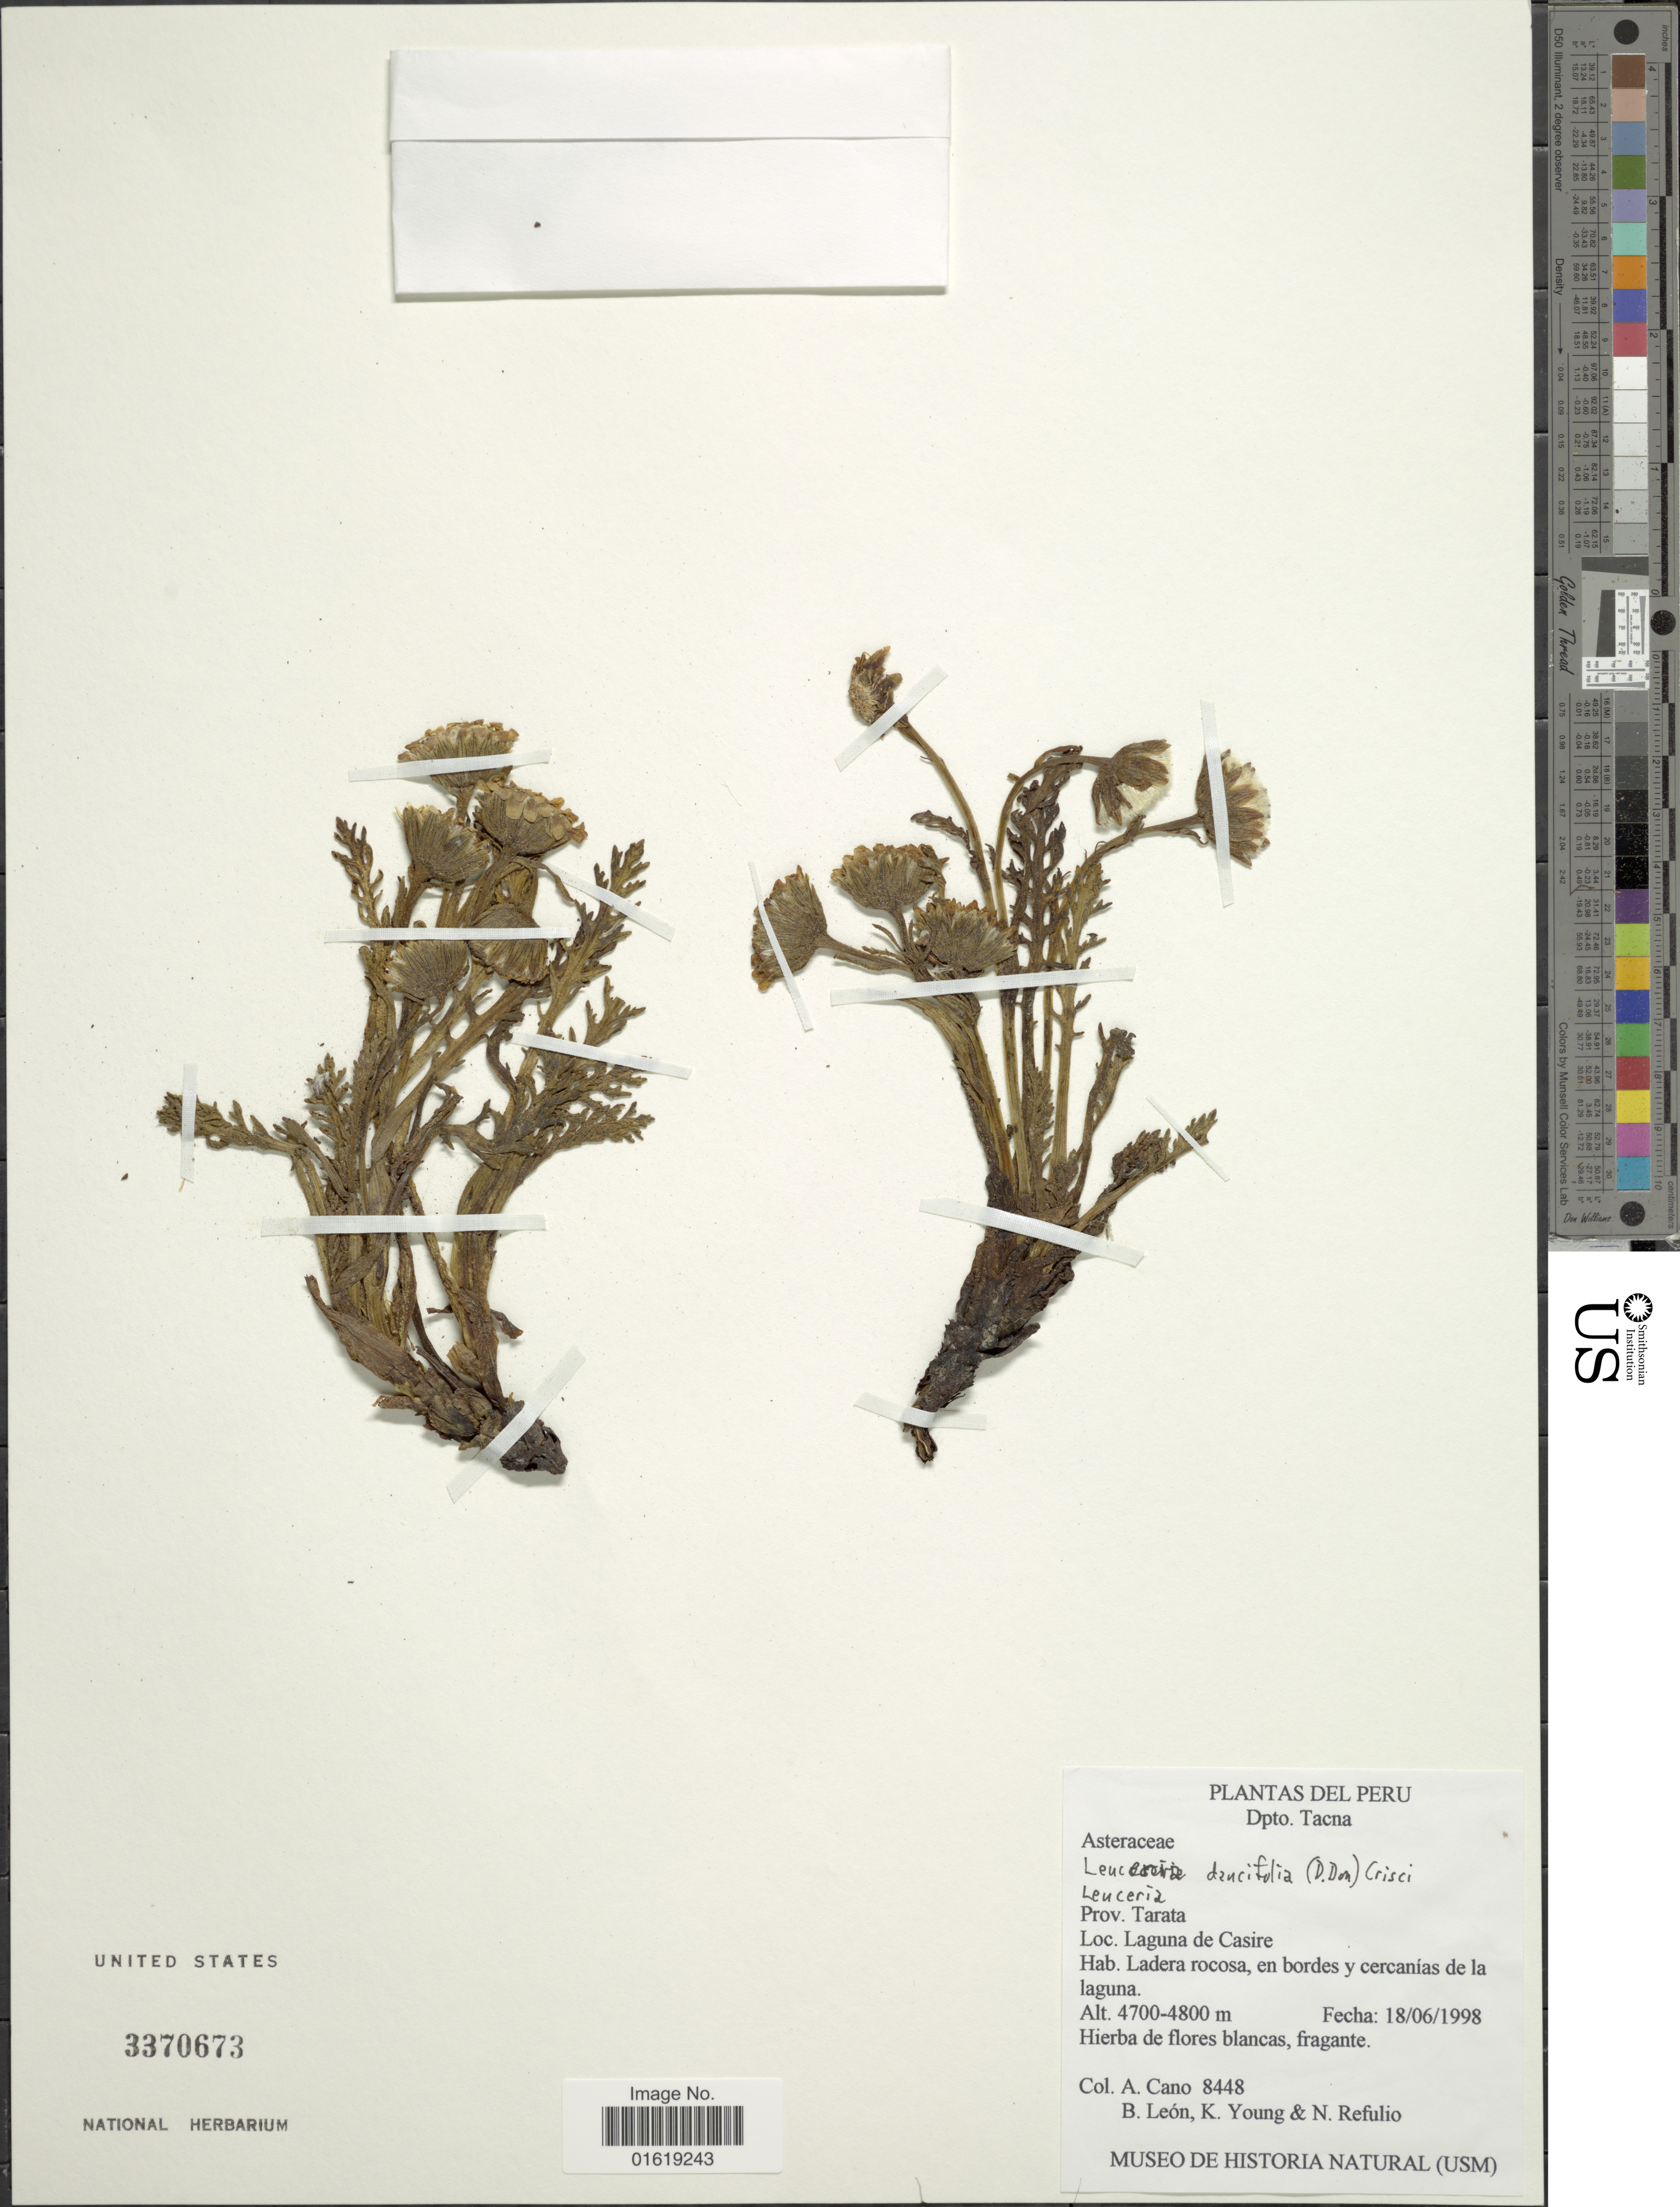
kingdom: Plantae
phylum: Tracheophyta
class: Magnoliopsida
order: Asterales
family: Asteraceae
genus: Leucheria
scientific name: Leucheria daucifolia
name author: Crisci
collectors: A. Cano, B. León, K. Young & N. Refulio-Rodríguez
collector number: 8448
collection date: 1998-06-18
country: Peru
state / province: Tacna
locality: Dpto. Tacna. Prov. tarata. Laguna de Casire.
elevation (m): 4700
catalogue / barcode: US 3370673